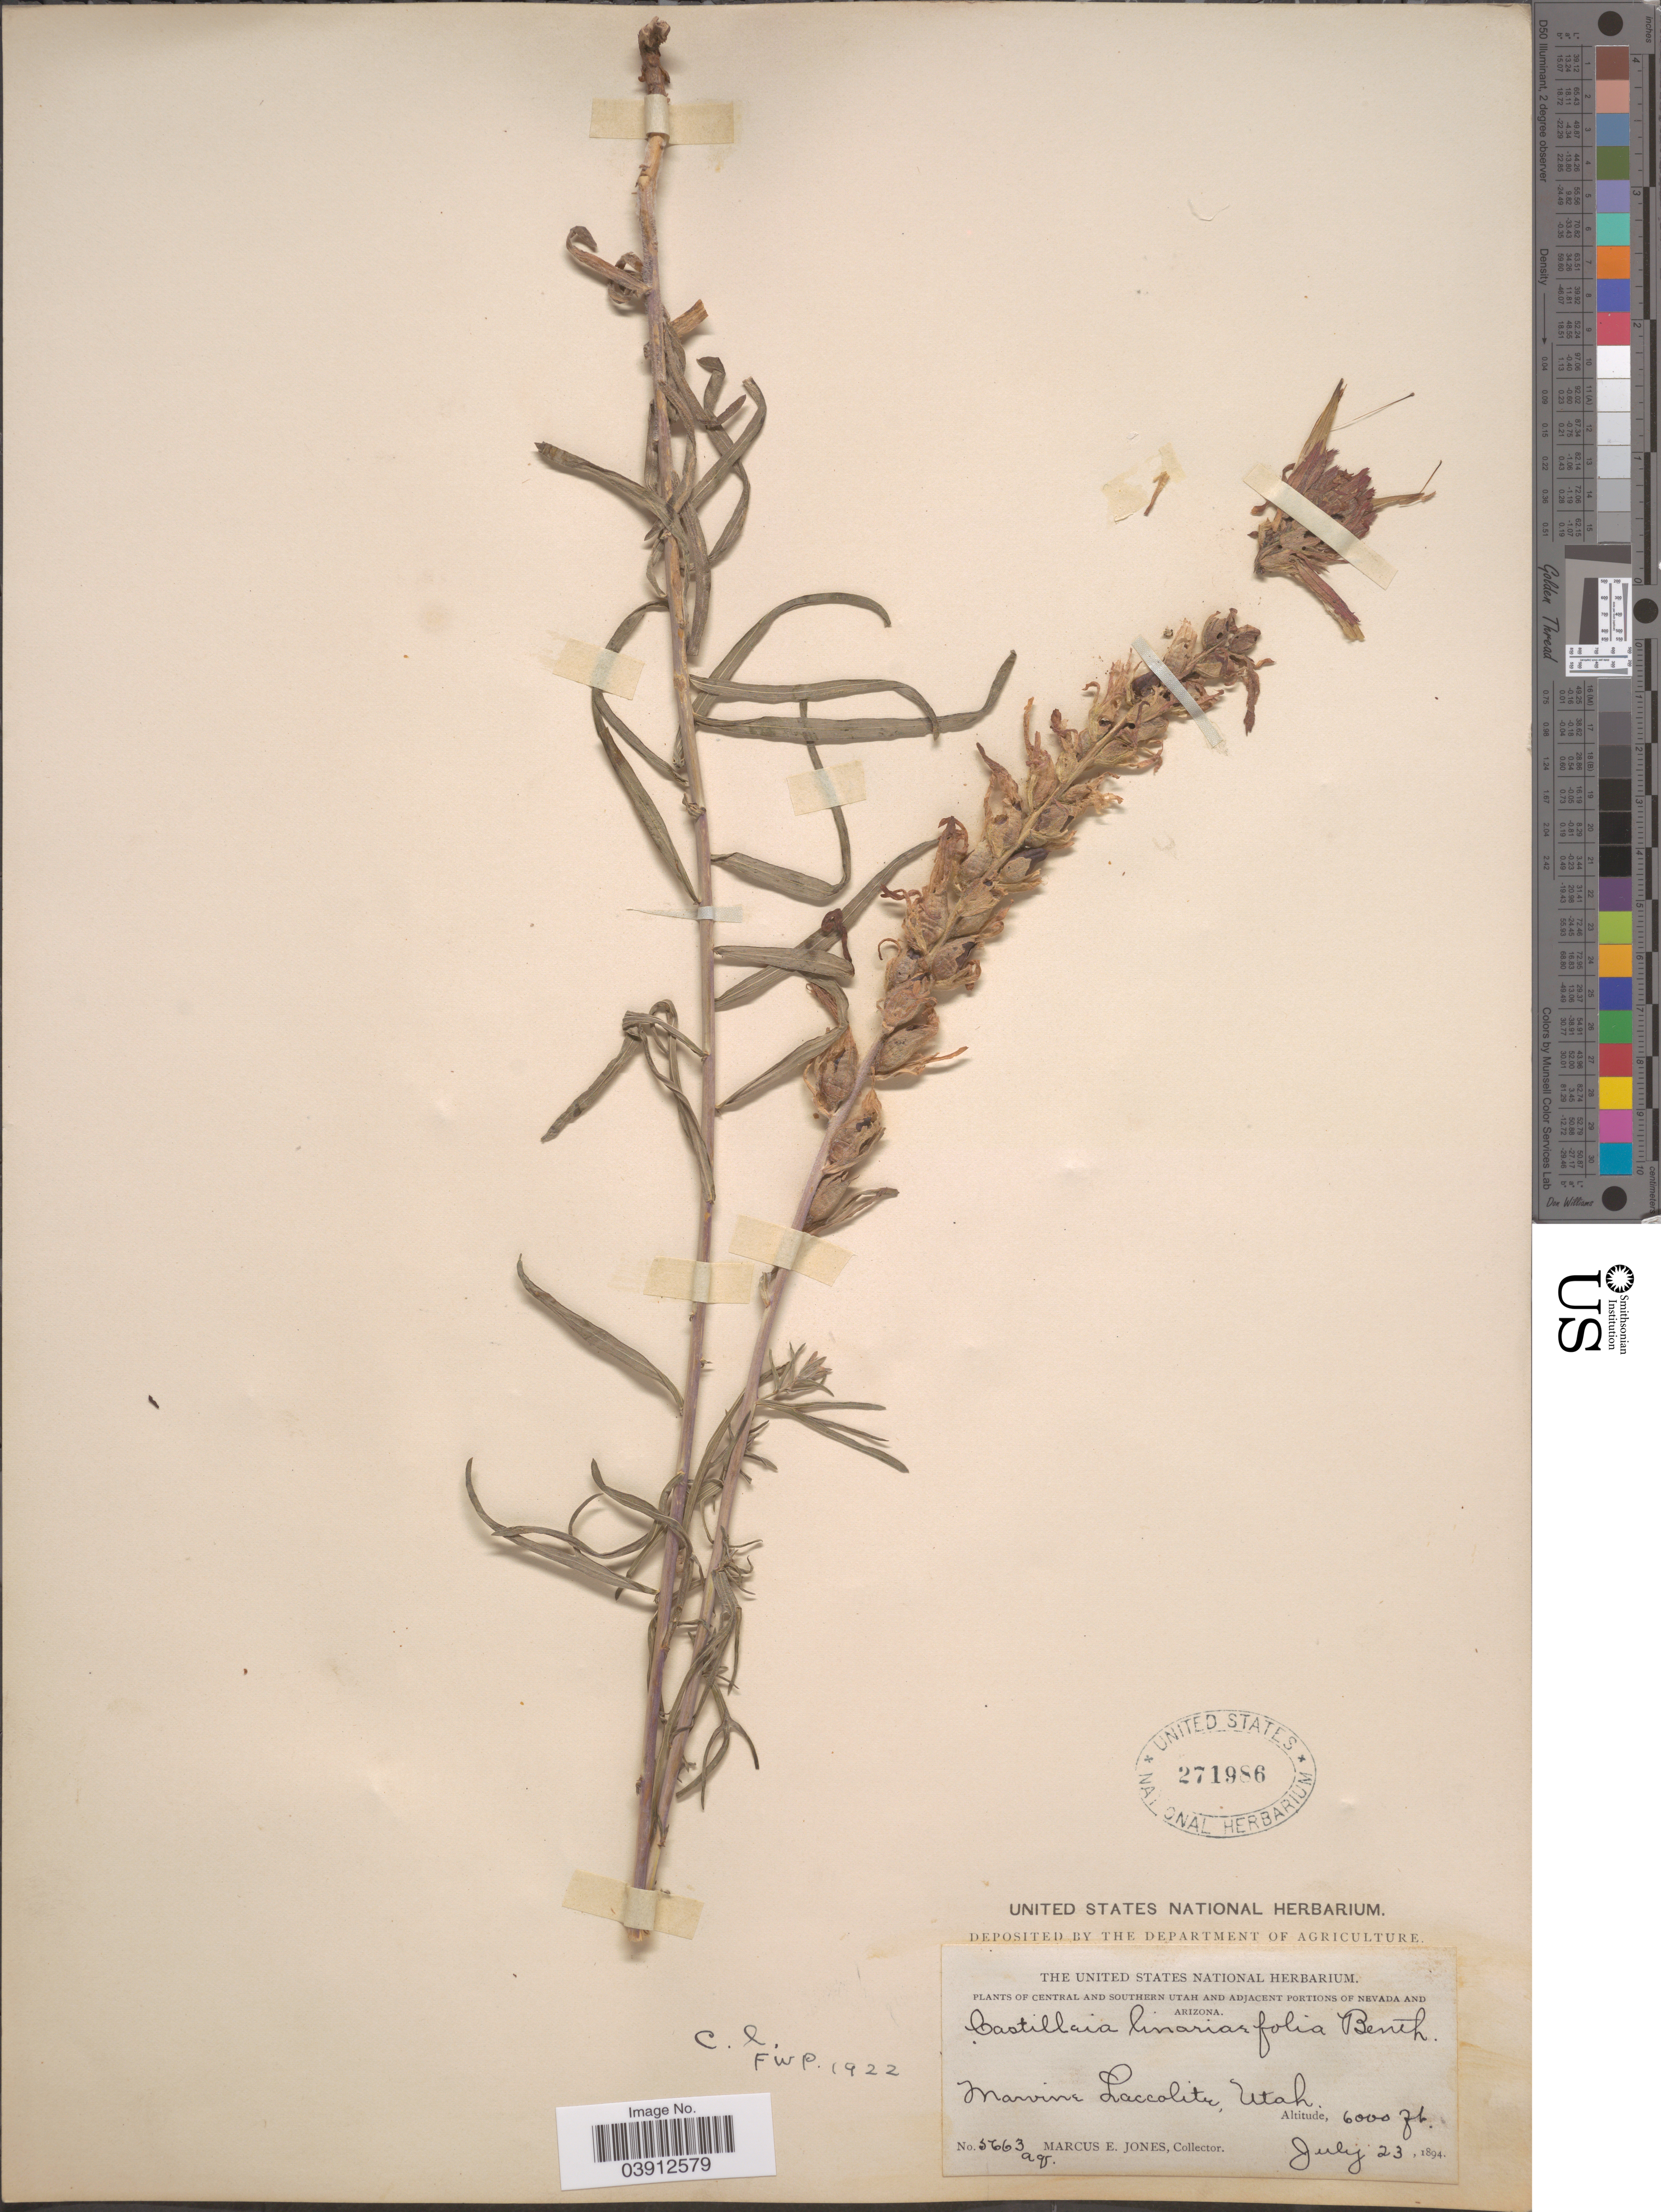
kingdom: Plantae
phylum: Tracheophyta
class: Magnoliopsida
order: Lamiales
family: Orobanchaceae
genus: Castilleja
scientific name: Castilleja linariifolia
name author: Benth.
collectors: M. E. Jones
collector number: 5663aq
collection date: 1894-07-23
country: United States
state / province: Utah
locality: Central and Southern Utah. Marvine Laccolite.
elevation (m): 1829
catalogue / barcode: US 271986